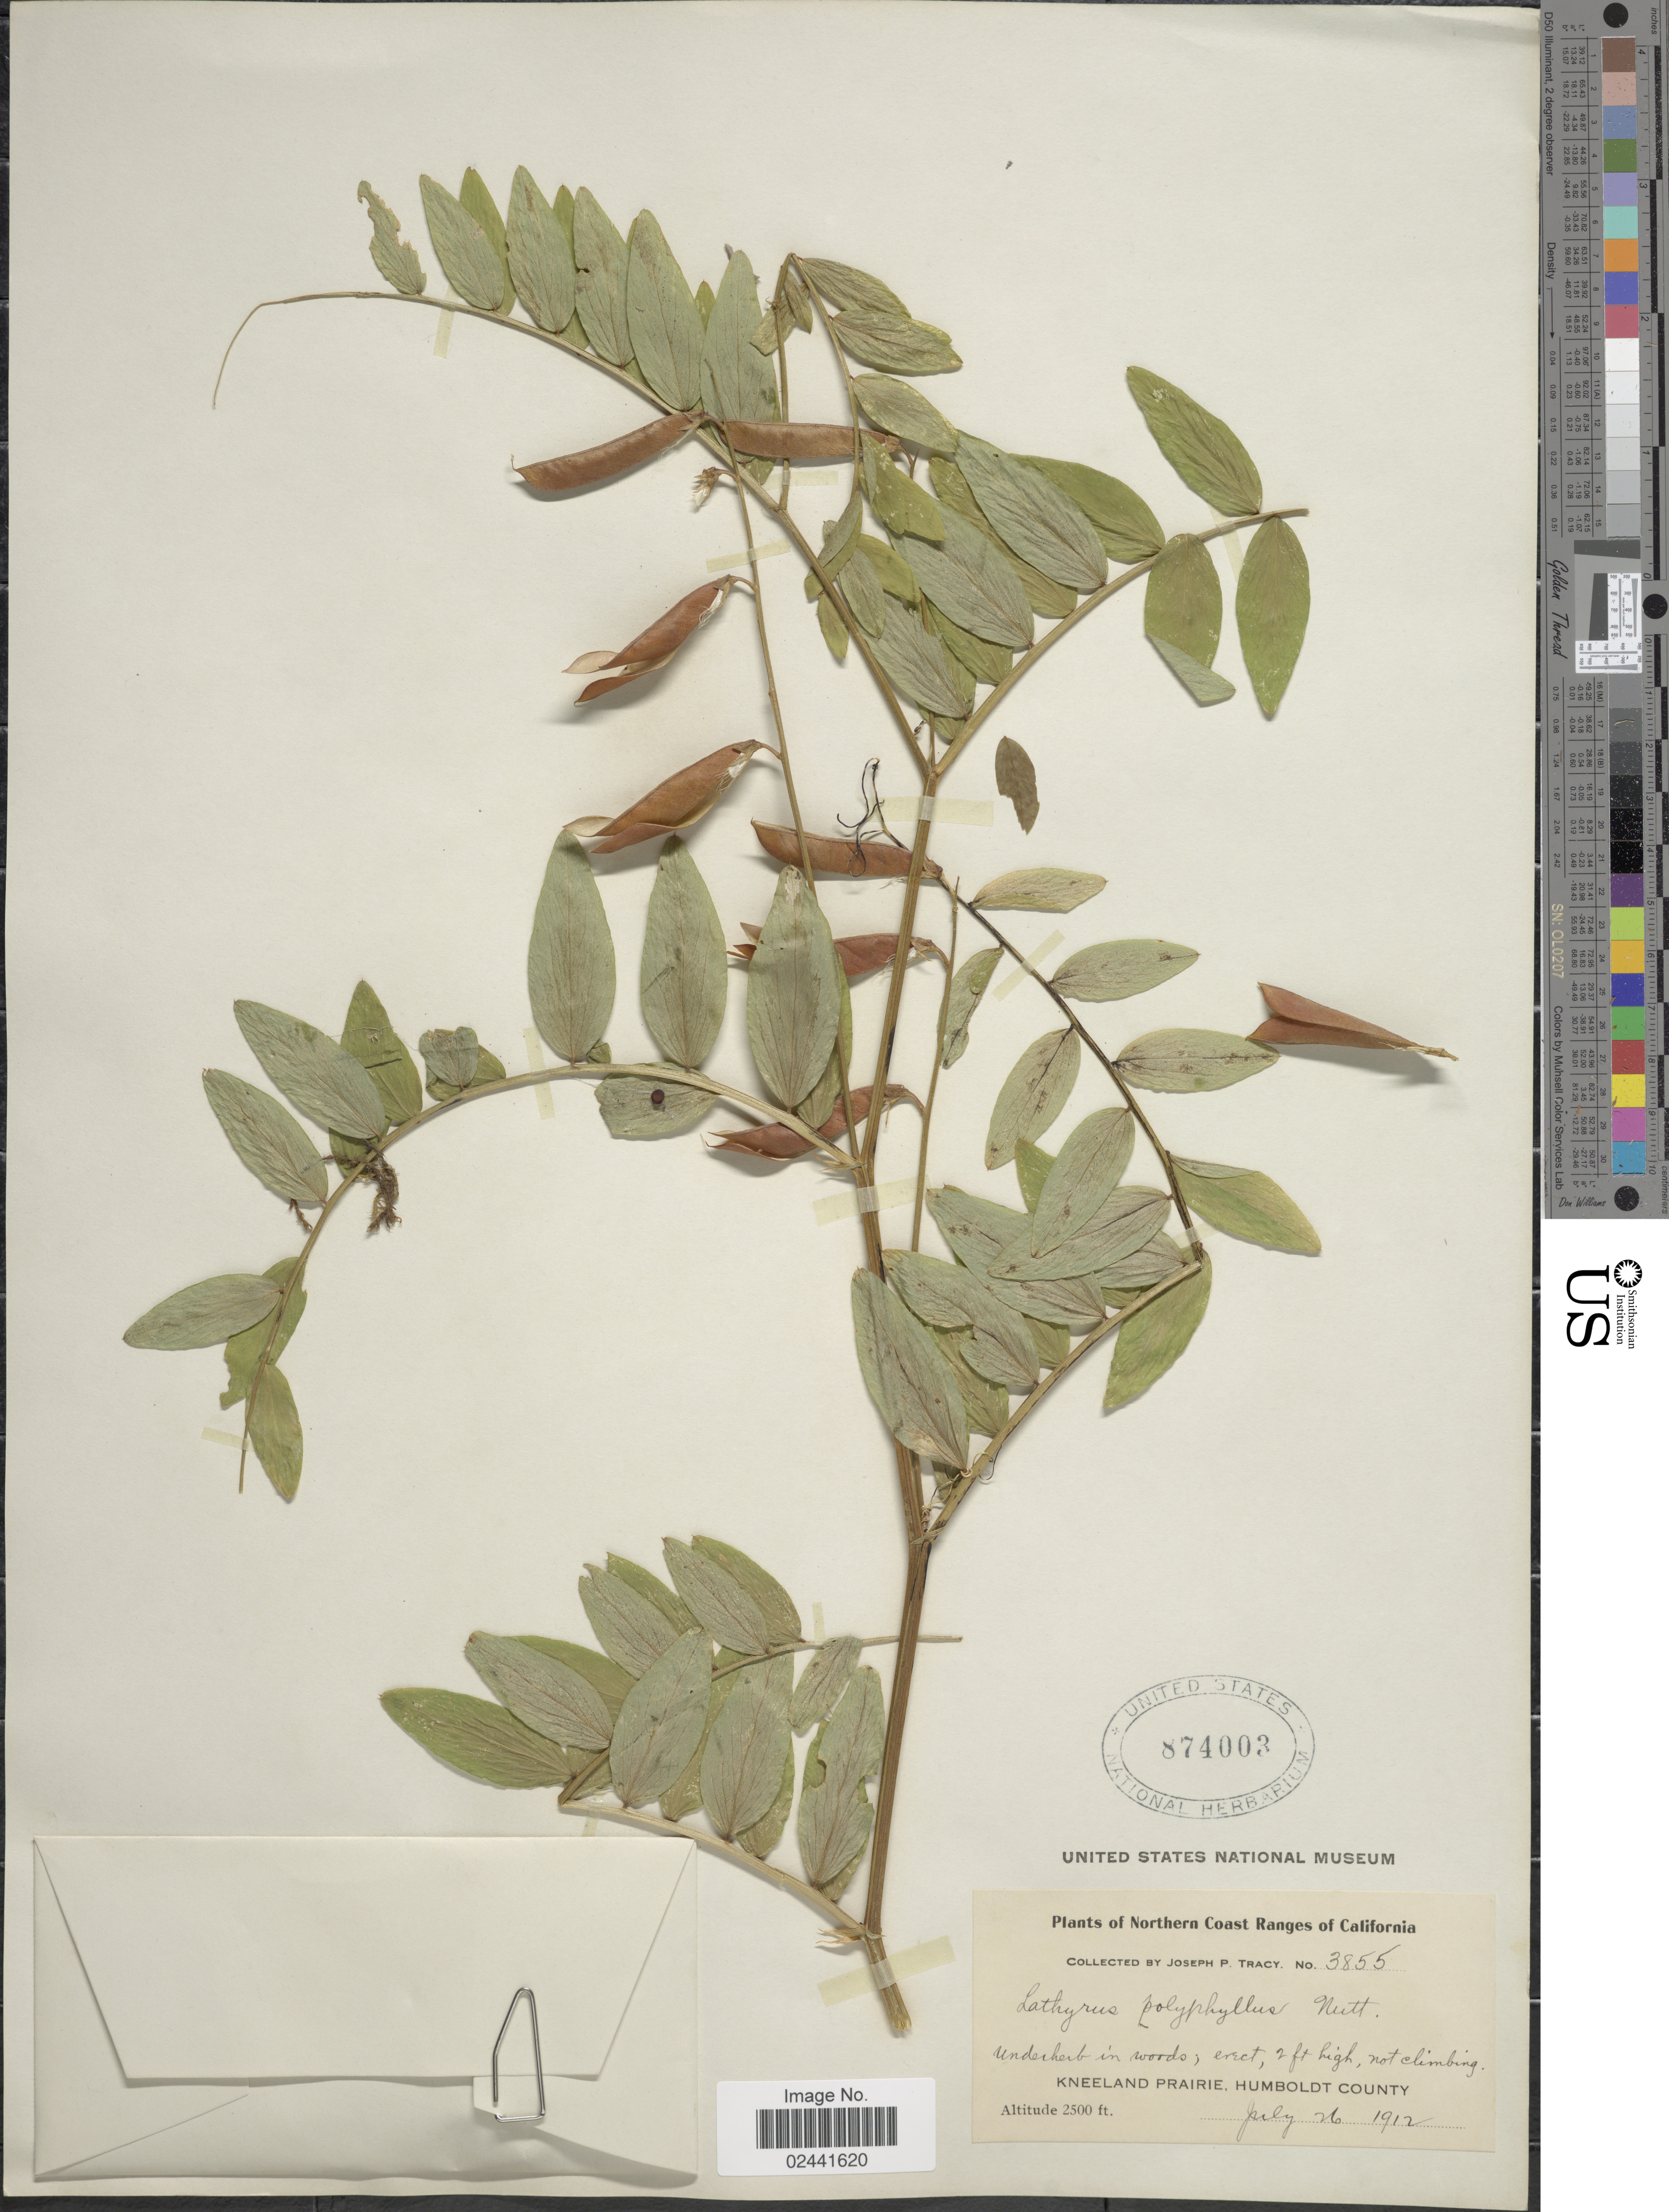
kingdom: Plantae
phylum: Tracheophyta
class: Magnoliopsida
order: Fabales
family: Fabaceae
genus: Lathyrus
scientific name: Lathyrus polyphyllus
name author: Nutt.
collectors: J. Tracy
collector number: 3855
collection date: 1912-07-26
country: United States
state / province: California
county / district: Humboldt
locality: Northern Coast Ranges of California, Kneeland Prairie, Humboldt County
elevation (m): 762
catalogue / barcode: US 874003